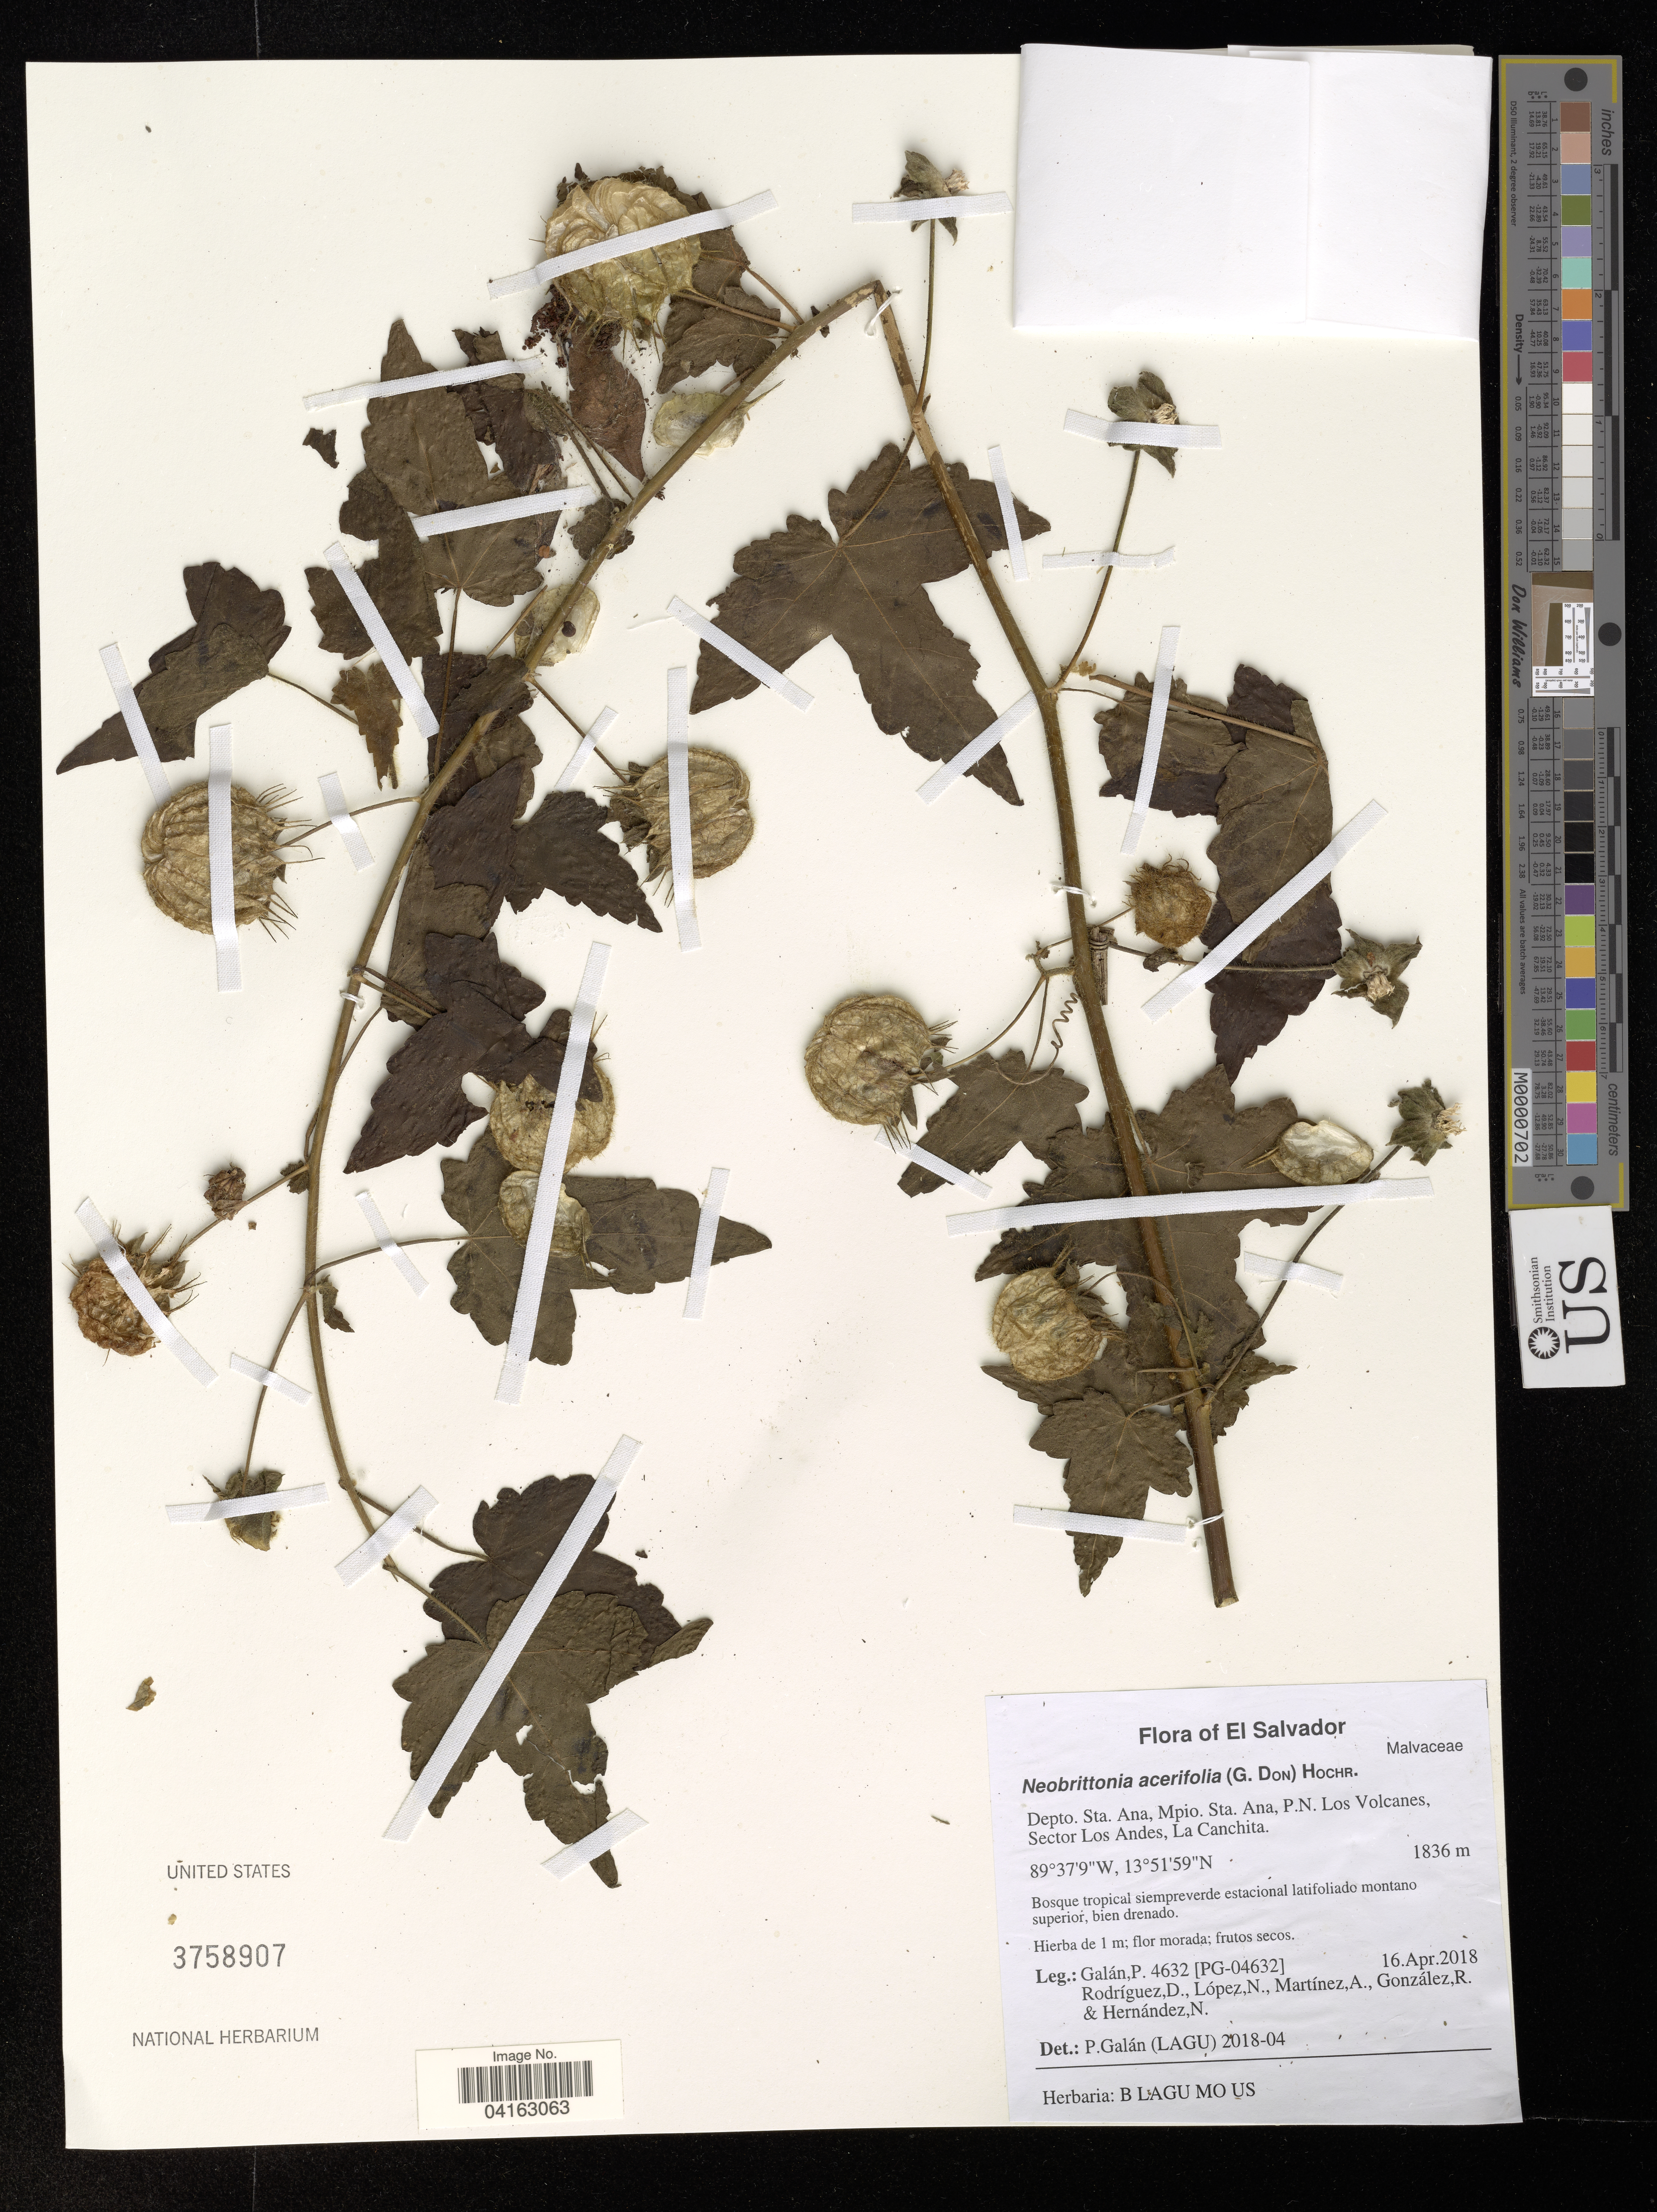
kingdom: Plantae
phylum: Tracheophyta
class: Magnoliopsida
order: Malvales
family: Malvaceae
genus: Neobrittonia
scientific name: Neobrittonia acerifolia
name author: (G. Don) Hochr.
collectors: P. Galan, D. Rodriguez, N. López, A. Martinez & et al.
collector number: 4632 / [PG-04632]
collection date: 2018-04-16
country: El Salvador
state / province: Santa Ana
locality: Depto. Sta. Ana, Mpio. Sta. Ana, P.N. Los Volcanes, Sector Los Andes, La Canchita.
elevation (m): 1836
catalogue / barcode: US 3758907